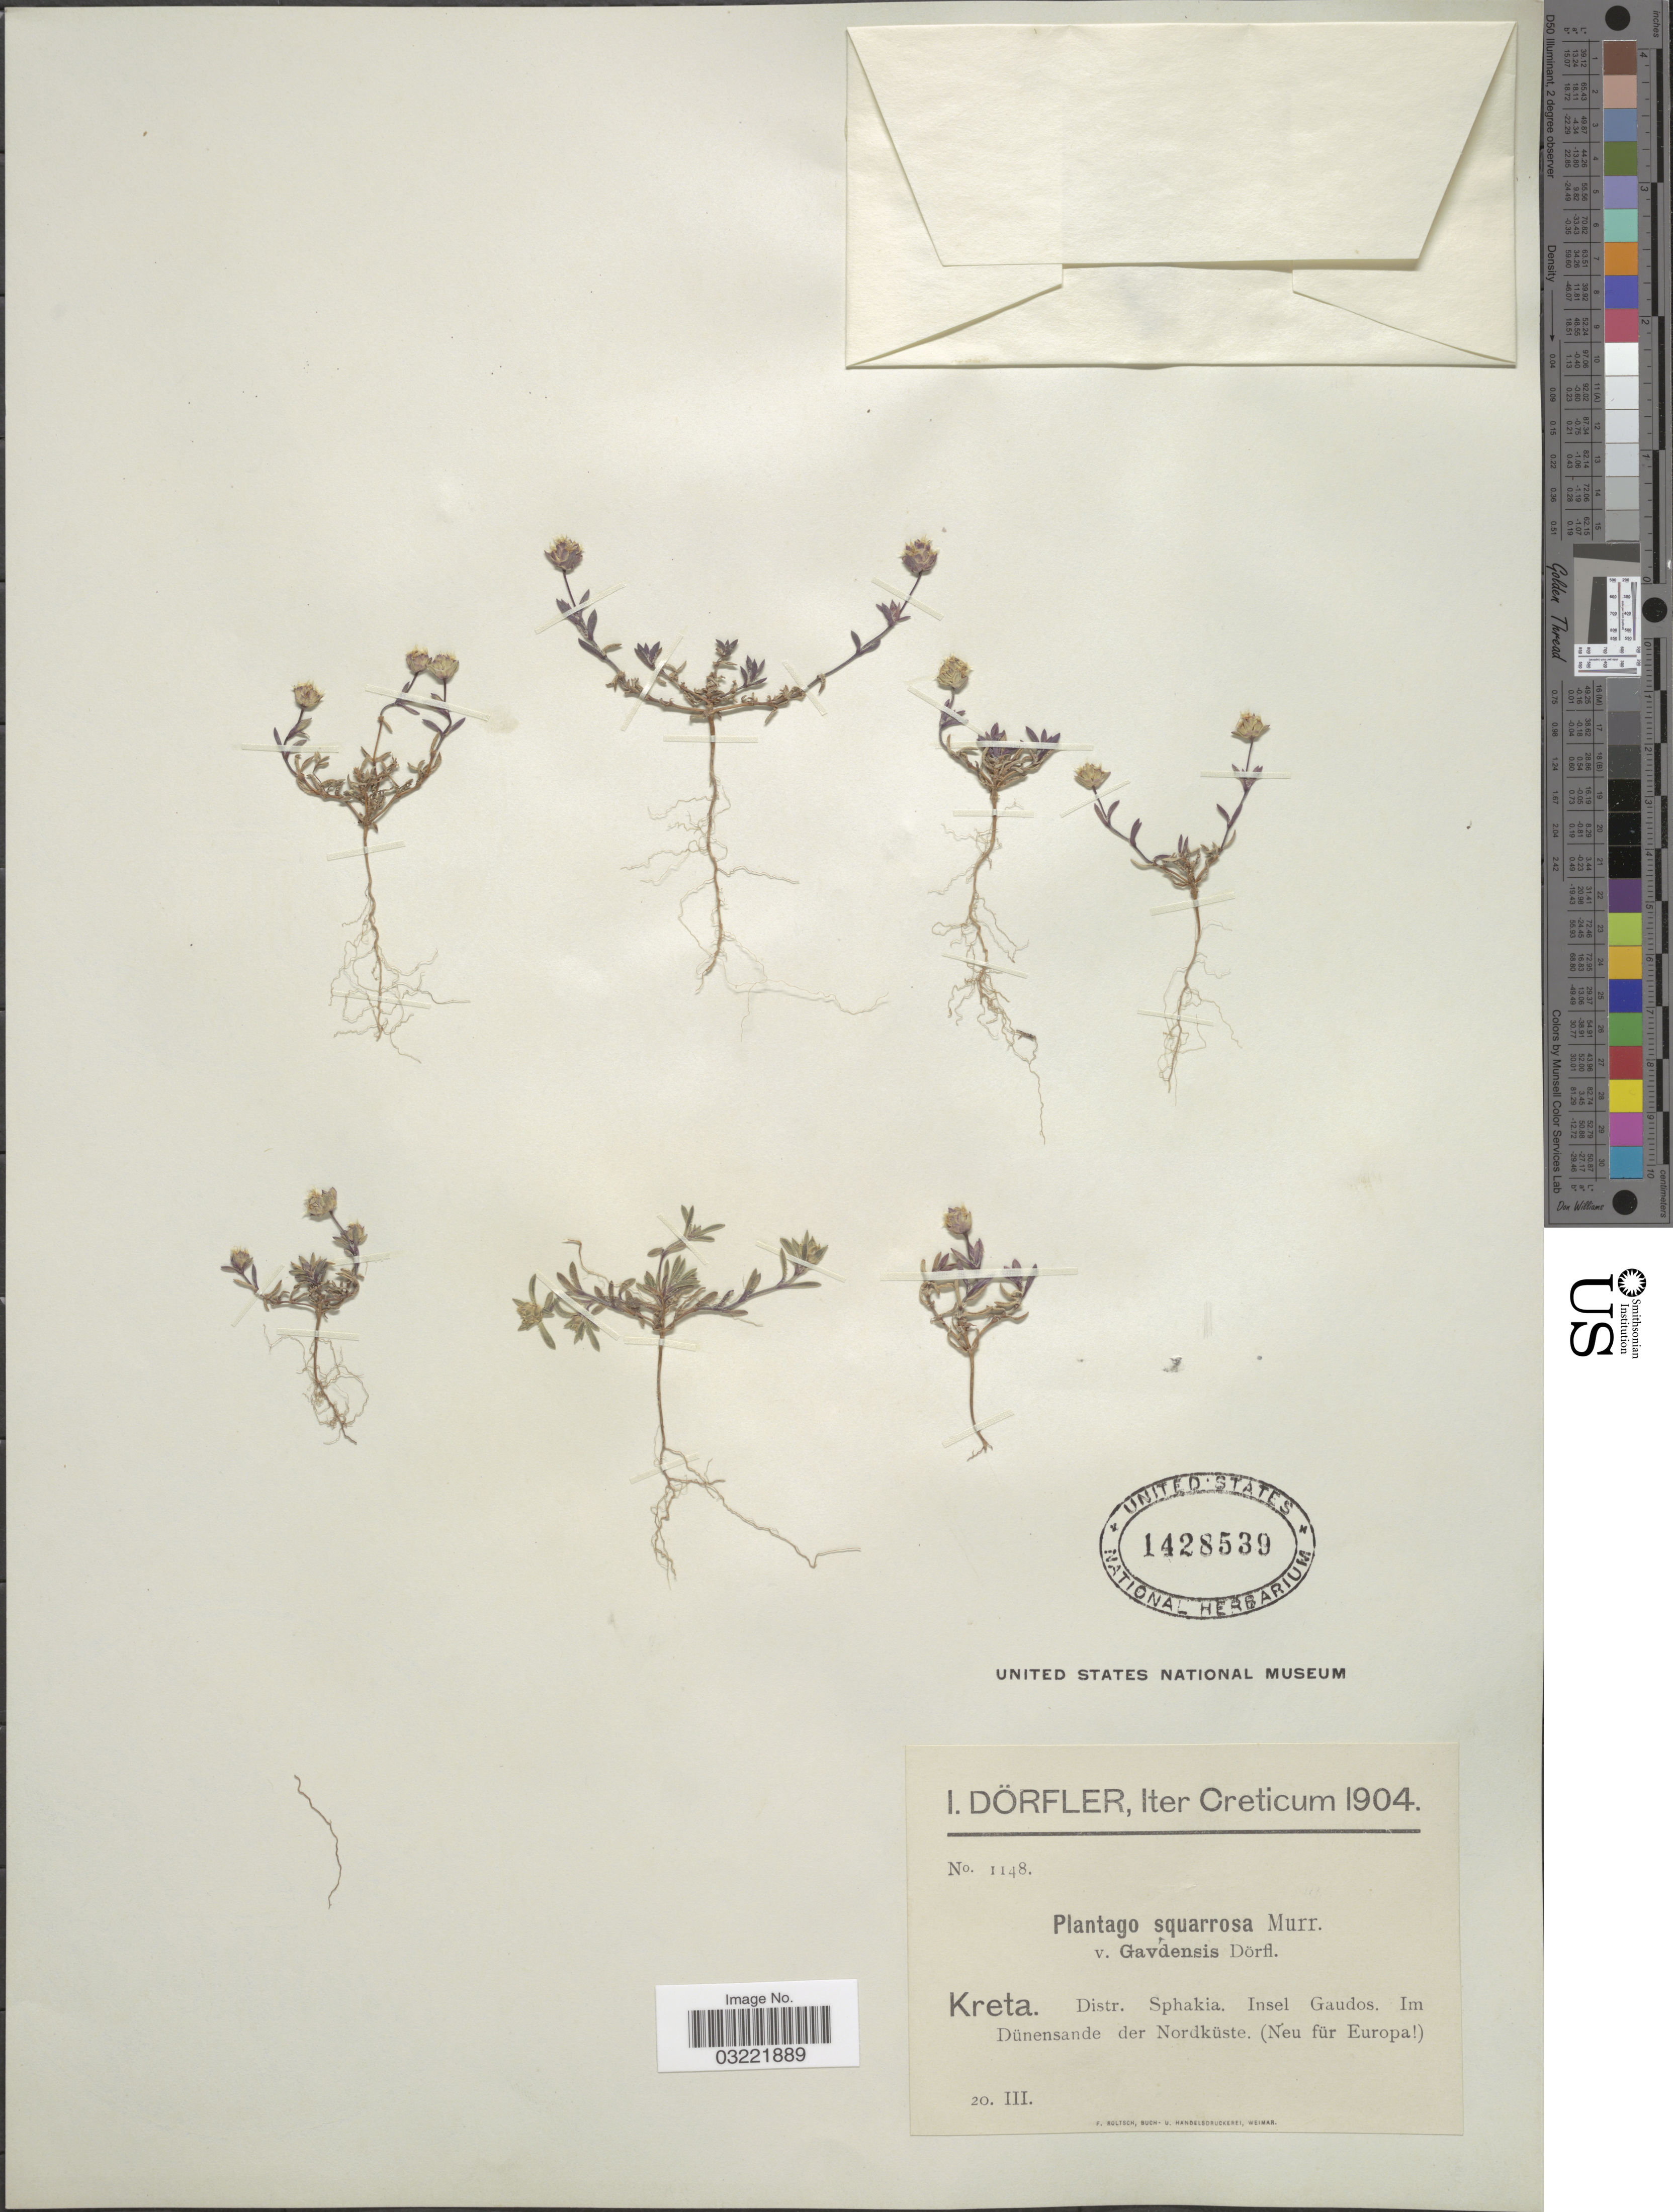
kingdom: Plantae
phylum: Tracheophyta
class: Magnoliopsida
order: Lamiales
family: Plantaginaceae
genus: Plantago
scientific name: Plantago squarrosa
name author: Murray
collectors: I. Dörfler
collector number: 1148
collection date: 1904-03-20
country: Greece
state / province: Crete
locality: Iter Creticum. Kreta. Distr. Sphakia. Insel Gaudos. Nordküste. (Neu für Europa [illegible text]). [unsure placement]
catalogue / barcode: US 1428539